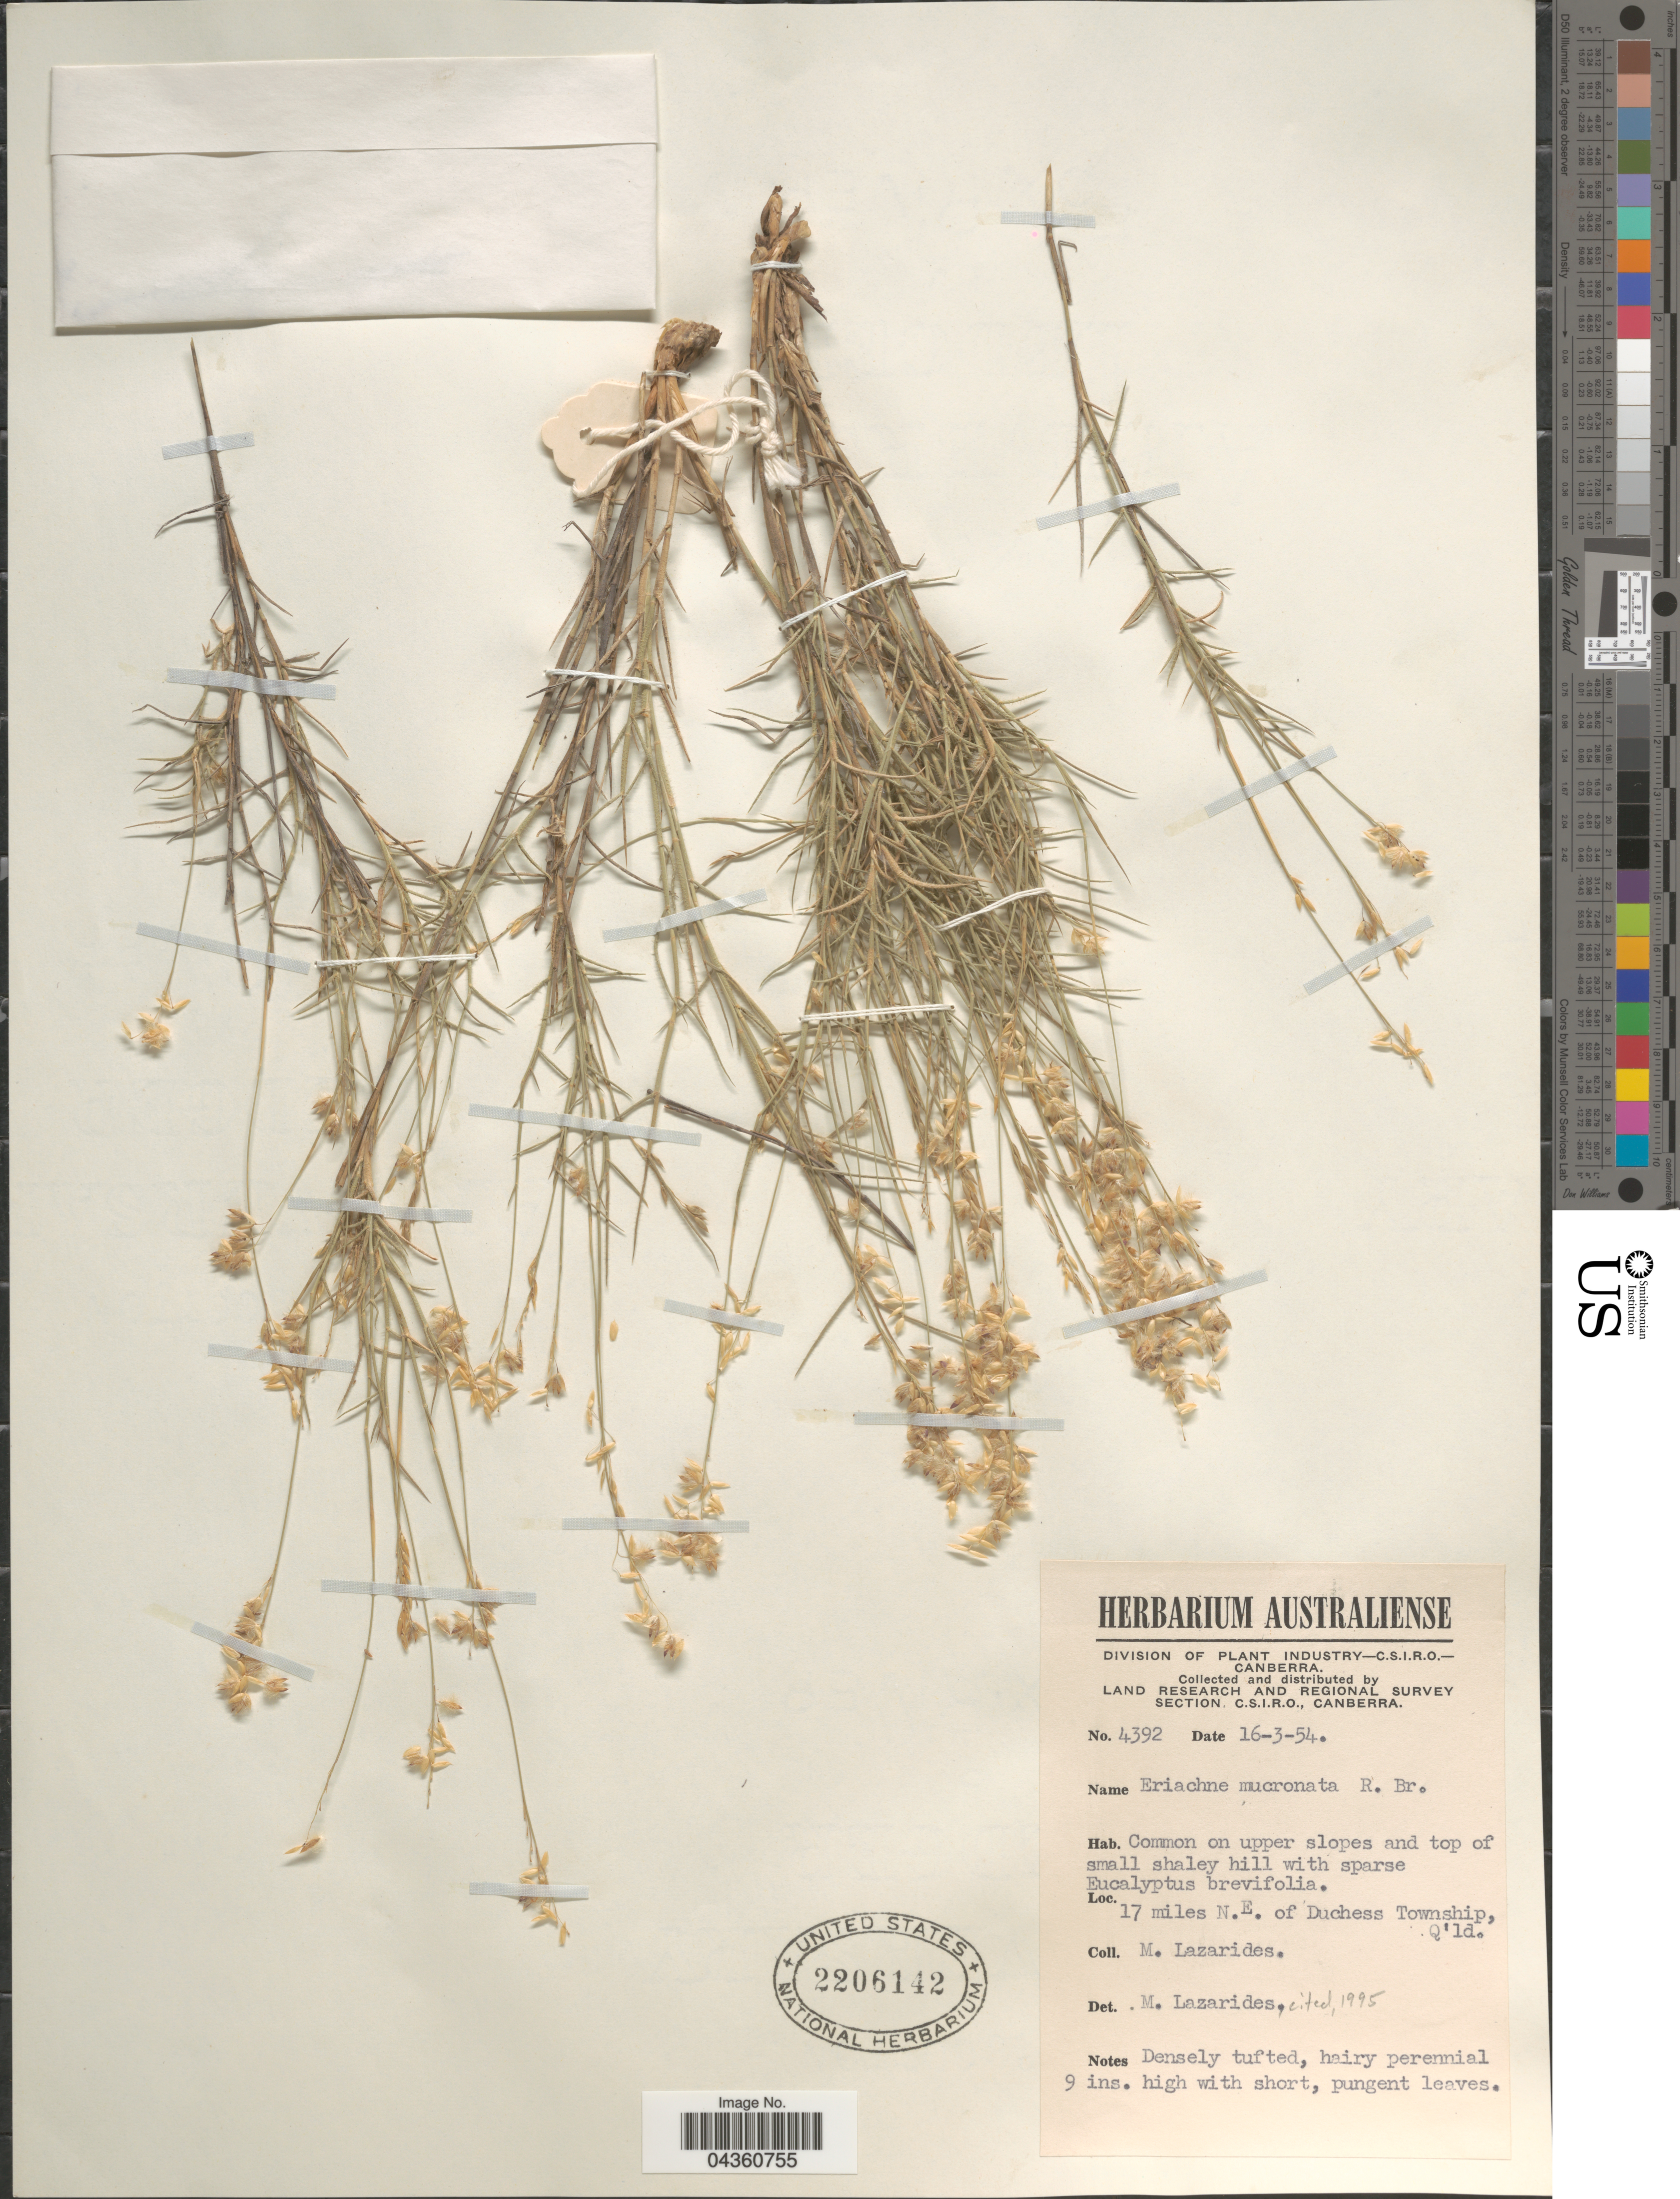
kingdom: Plantae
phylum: Tracheophyta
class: Liliopsida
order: Poales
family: Poaceae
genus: Eriachne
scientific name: Eriachne mucronata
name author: R. Br.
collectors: M. Lazarides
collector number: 4392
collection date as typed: Transcribed d/m/y: 16/3/54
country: Australia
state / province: Queensland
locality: Land Research and Regional Survey Section. Common on upper slopes and top of small shaley hill. 17 miles N.E. of Duchess Township.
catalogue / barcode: US 2206142